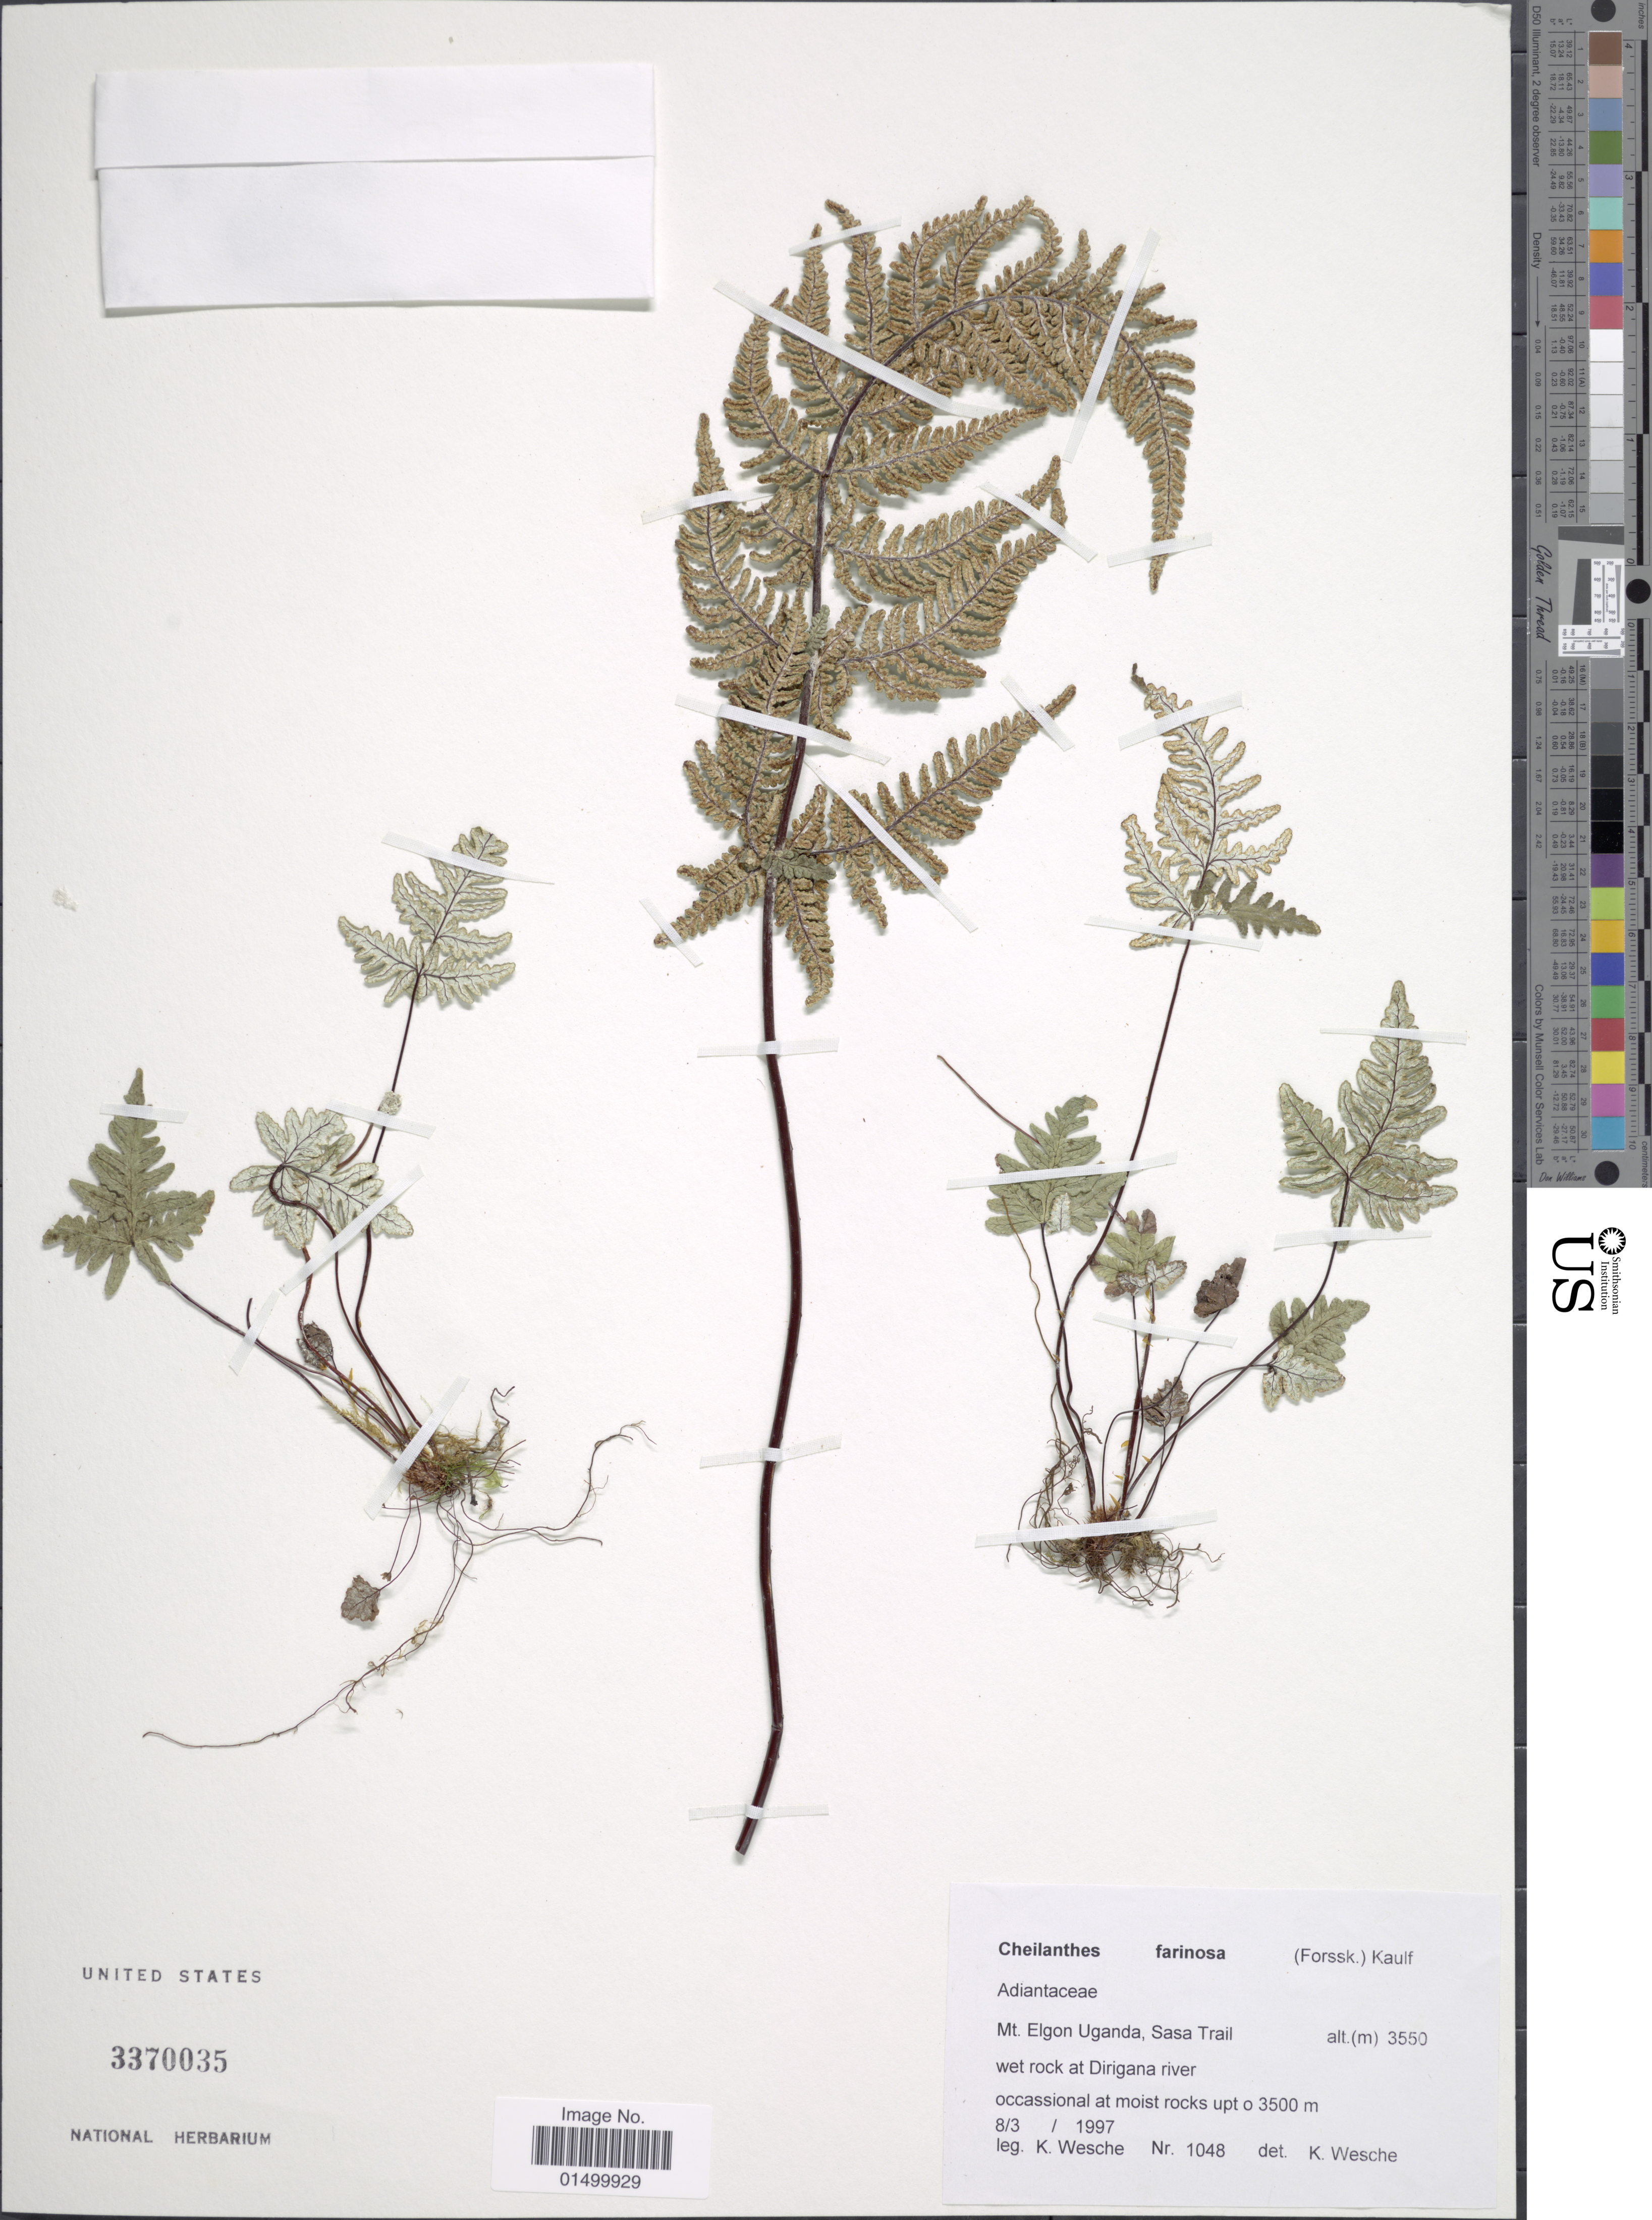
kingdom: Plantae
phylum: Tracheophyta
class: Polypodiopsida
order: Polypodiales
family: Pteridaceae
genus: Cheilanthes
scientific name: Cheilanthes farinosa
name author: (Forssk.) Kaulf.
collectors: K. Wesche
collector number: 1048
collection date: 1997-03-08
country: Uganda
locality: Mt. Elgon, Sasa Trail, wet rocks at Dirigana River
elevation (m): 3550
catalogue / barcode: US 3370035